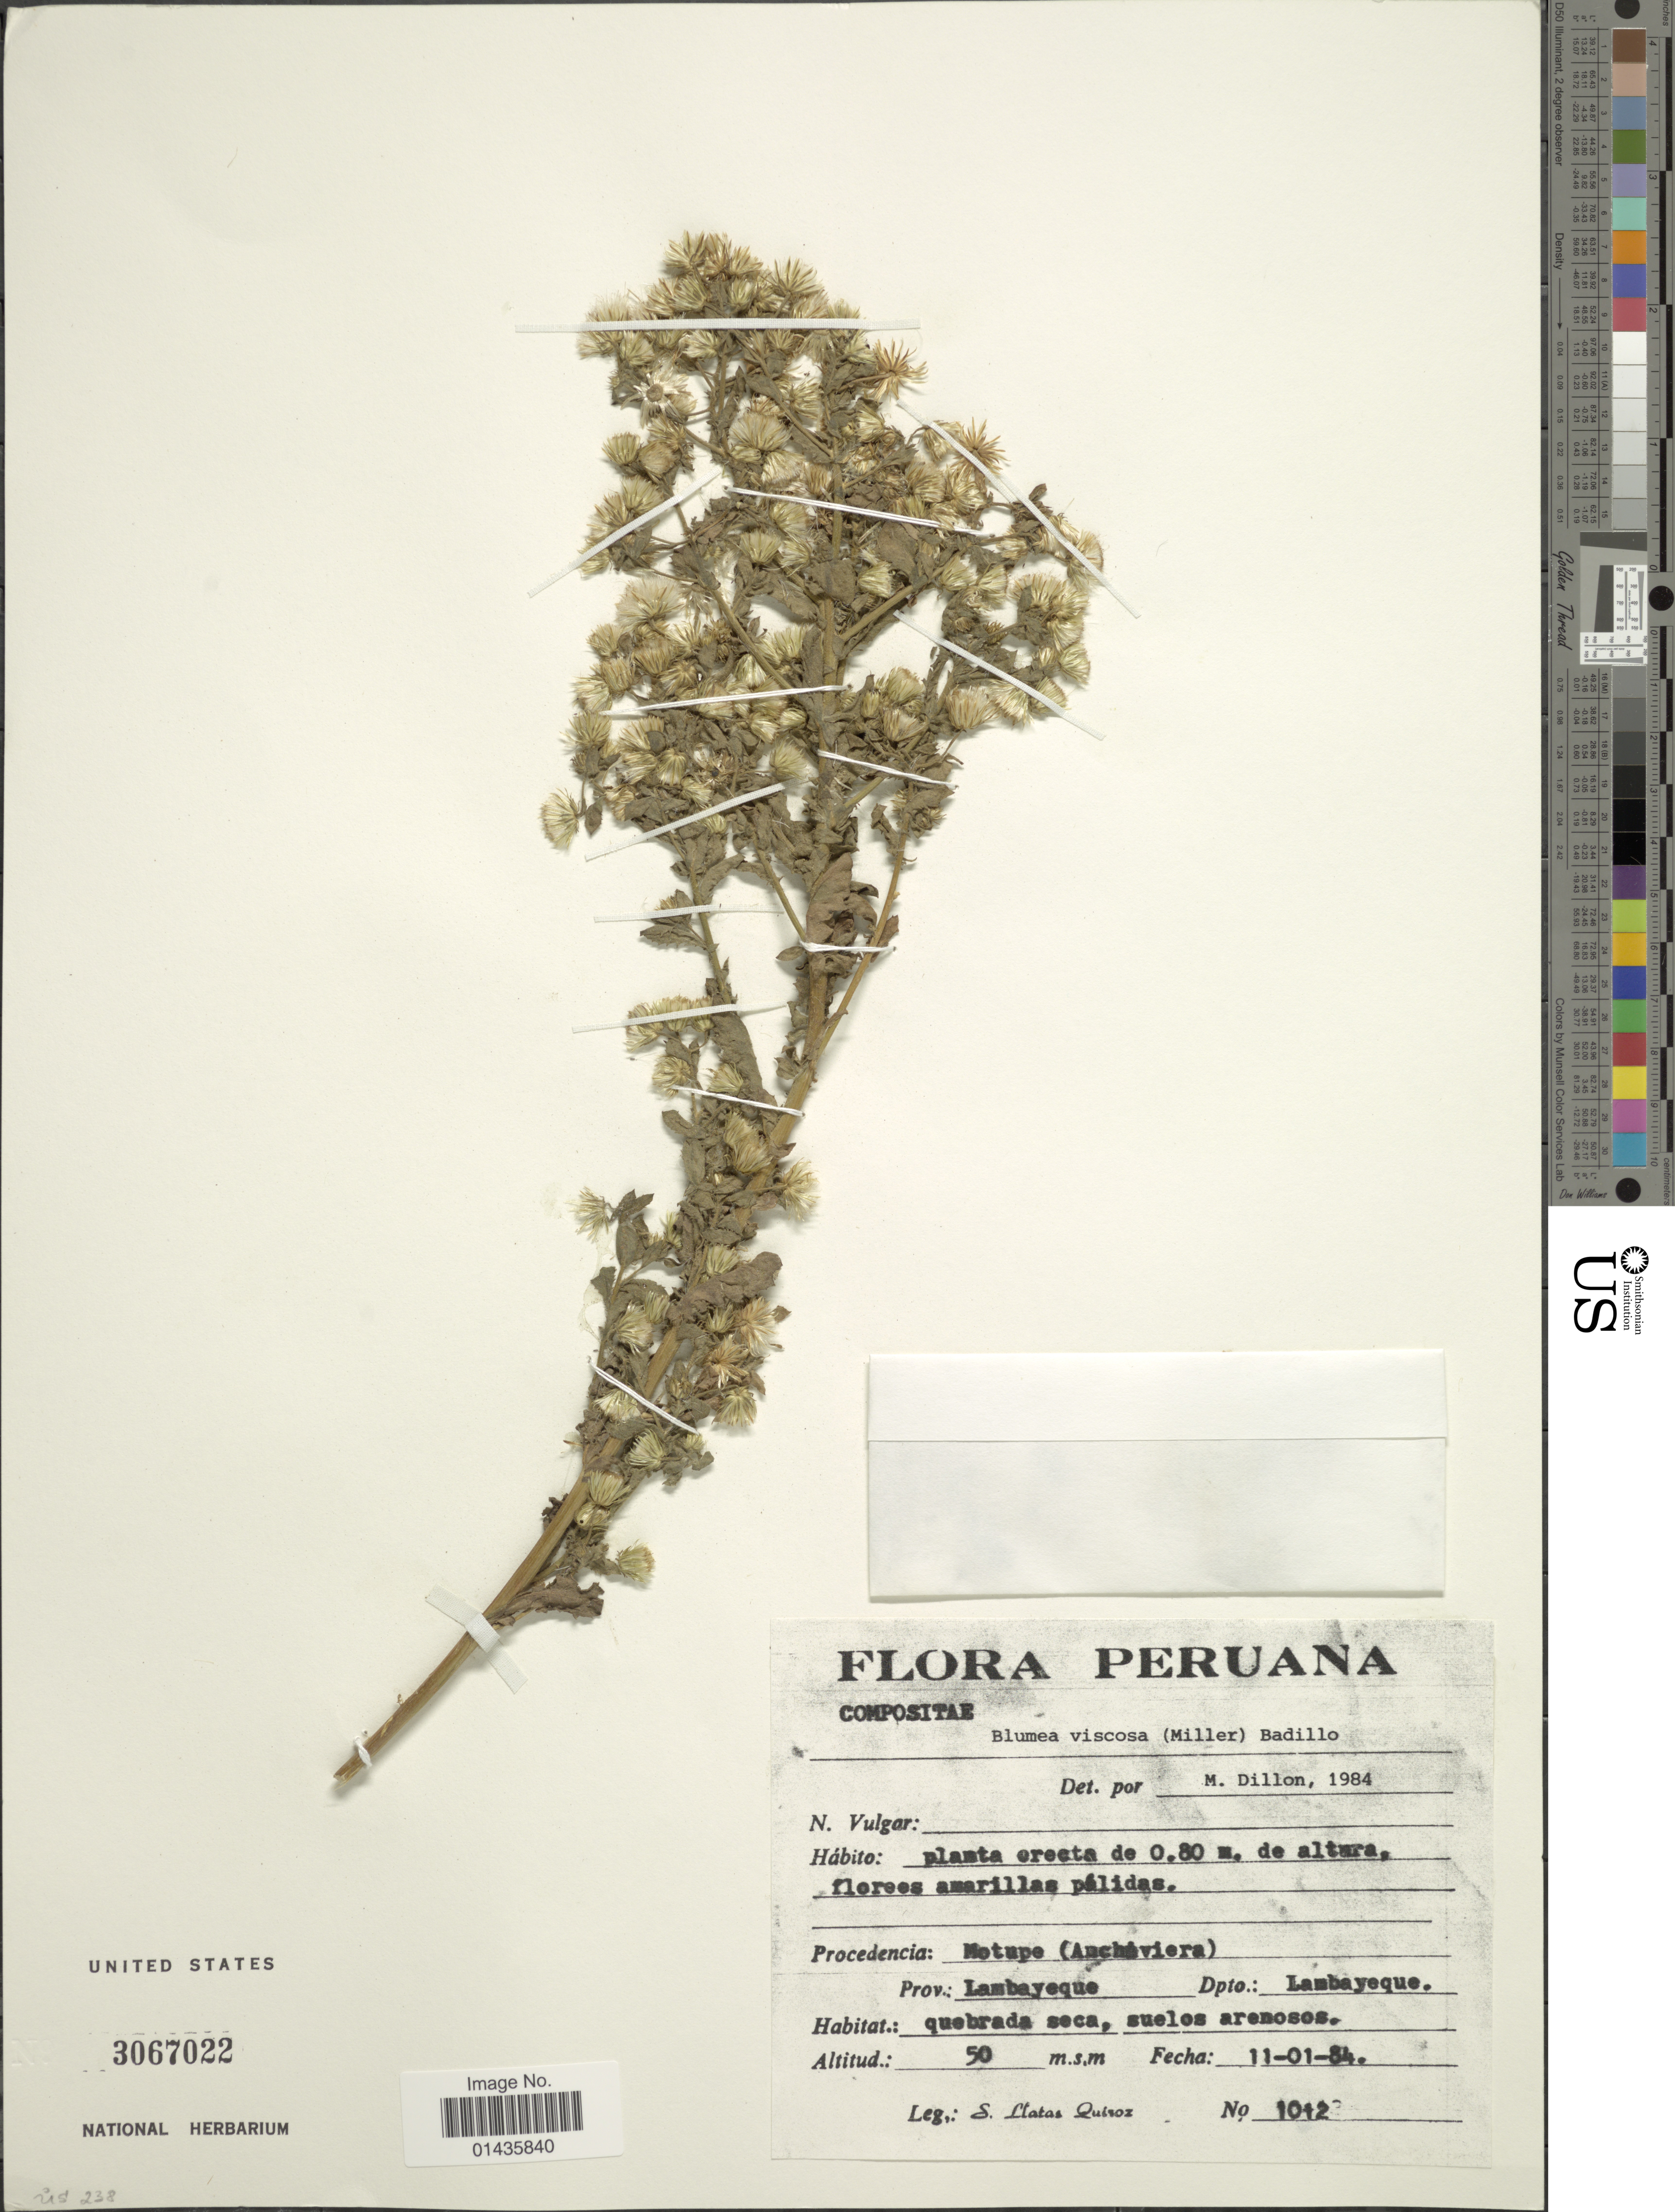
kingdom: Plantae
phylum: Tracheophyta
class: Magnoliopsida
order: Asterales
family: Asteraceae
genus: Pseudoconyza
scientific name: Pseudoconyza viscosa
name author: (Mill.) D'Arcy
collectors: S. Llatas Quiroz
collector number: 1012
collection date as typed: Transcribed d/m/y: 11/1/84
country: Peru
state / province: Lambayeque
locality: Motupe (Auchiviera), Prov. Lambayeque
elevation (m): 50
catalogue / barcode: US 3067022